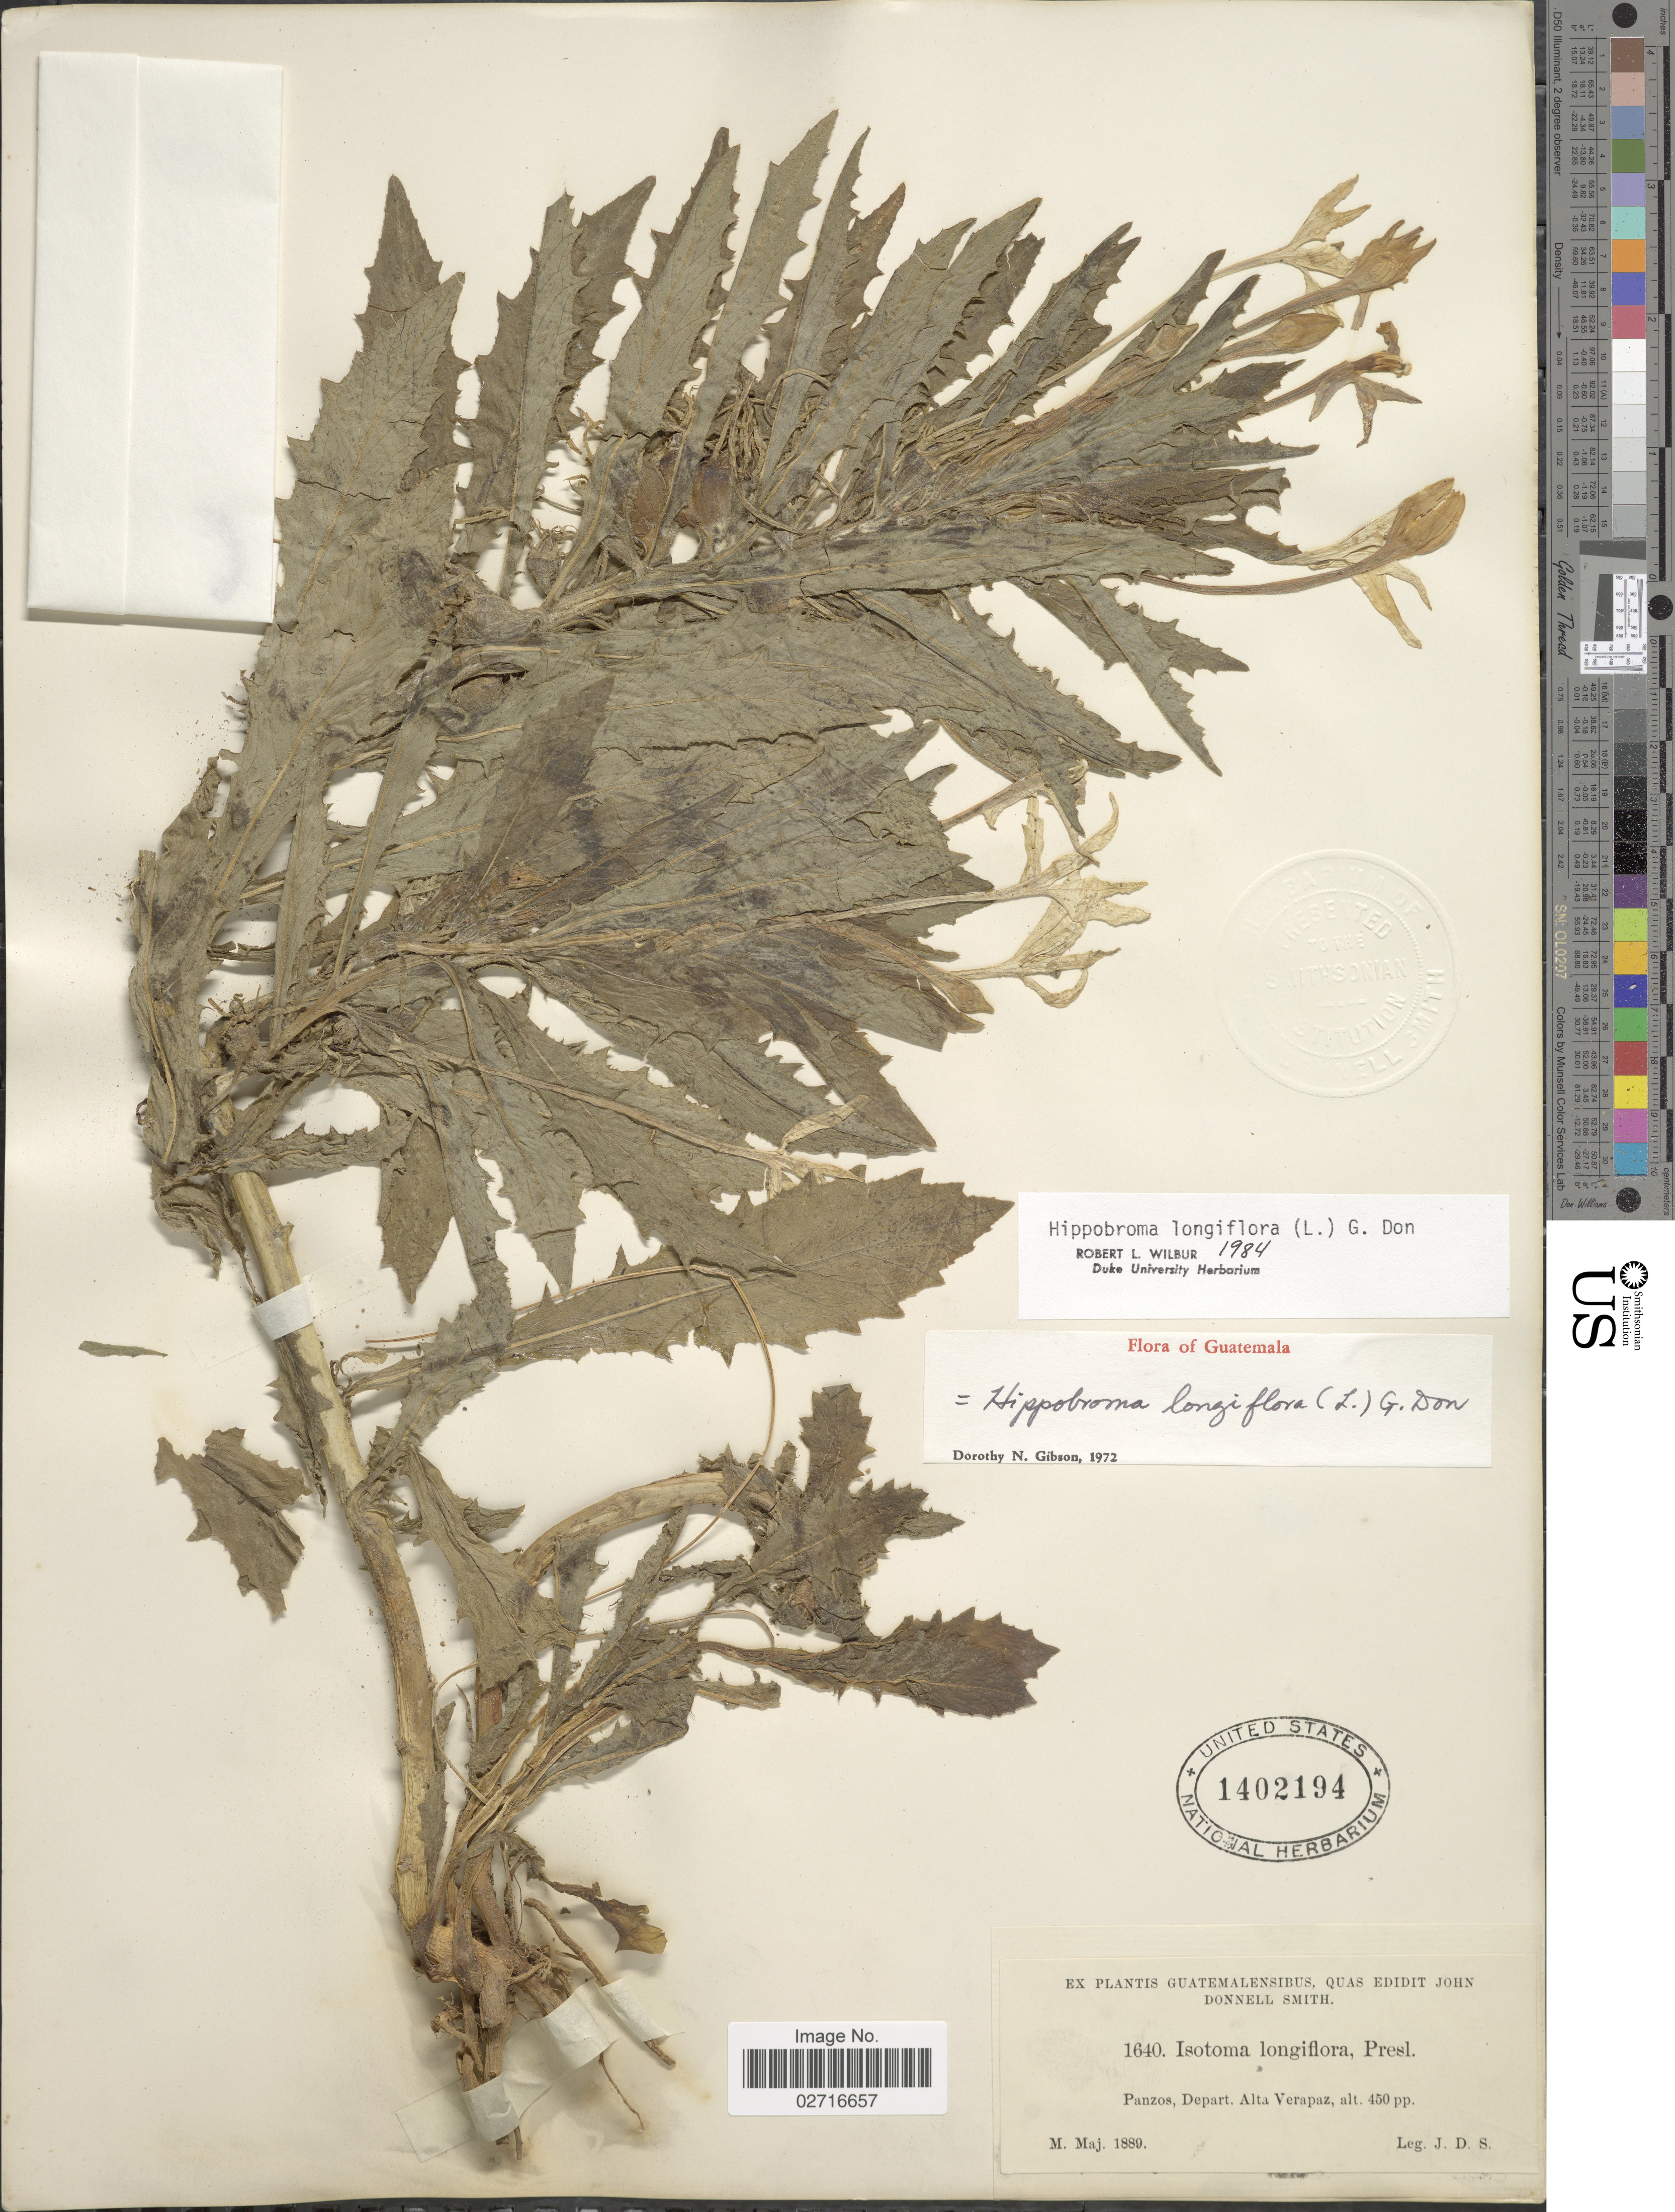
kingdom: Plantae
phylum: Tracheophyta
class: Magnoliopsida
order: Asterales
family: Campanulaceae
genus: Hippobroma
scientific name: Hippobroma longiflora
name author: (L.) G. Don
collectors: J. Donnell Smith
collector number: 1640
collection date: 1889-05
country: Guatemala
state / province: Alta Verapaz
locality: Panzos.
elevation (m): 137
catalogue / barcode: US 1402194